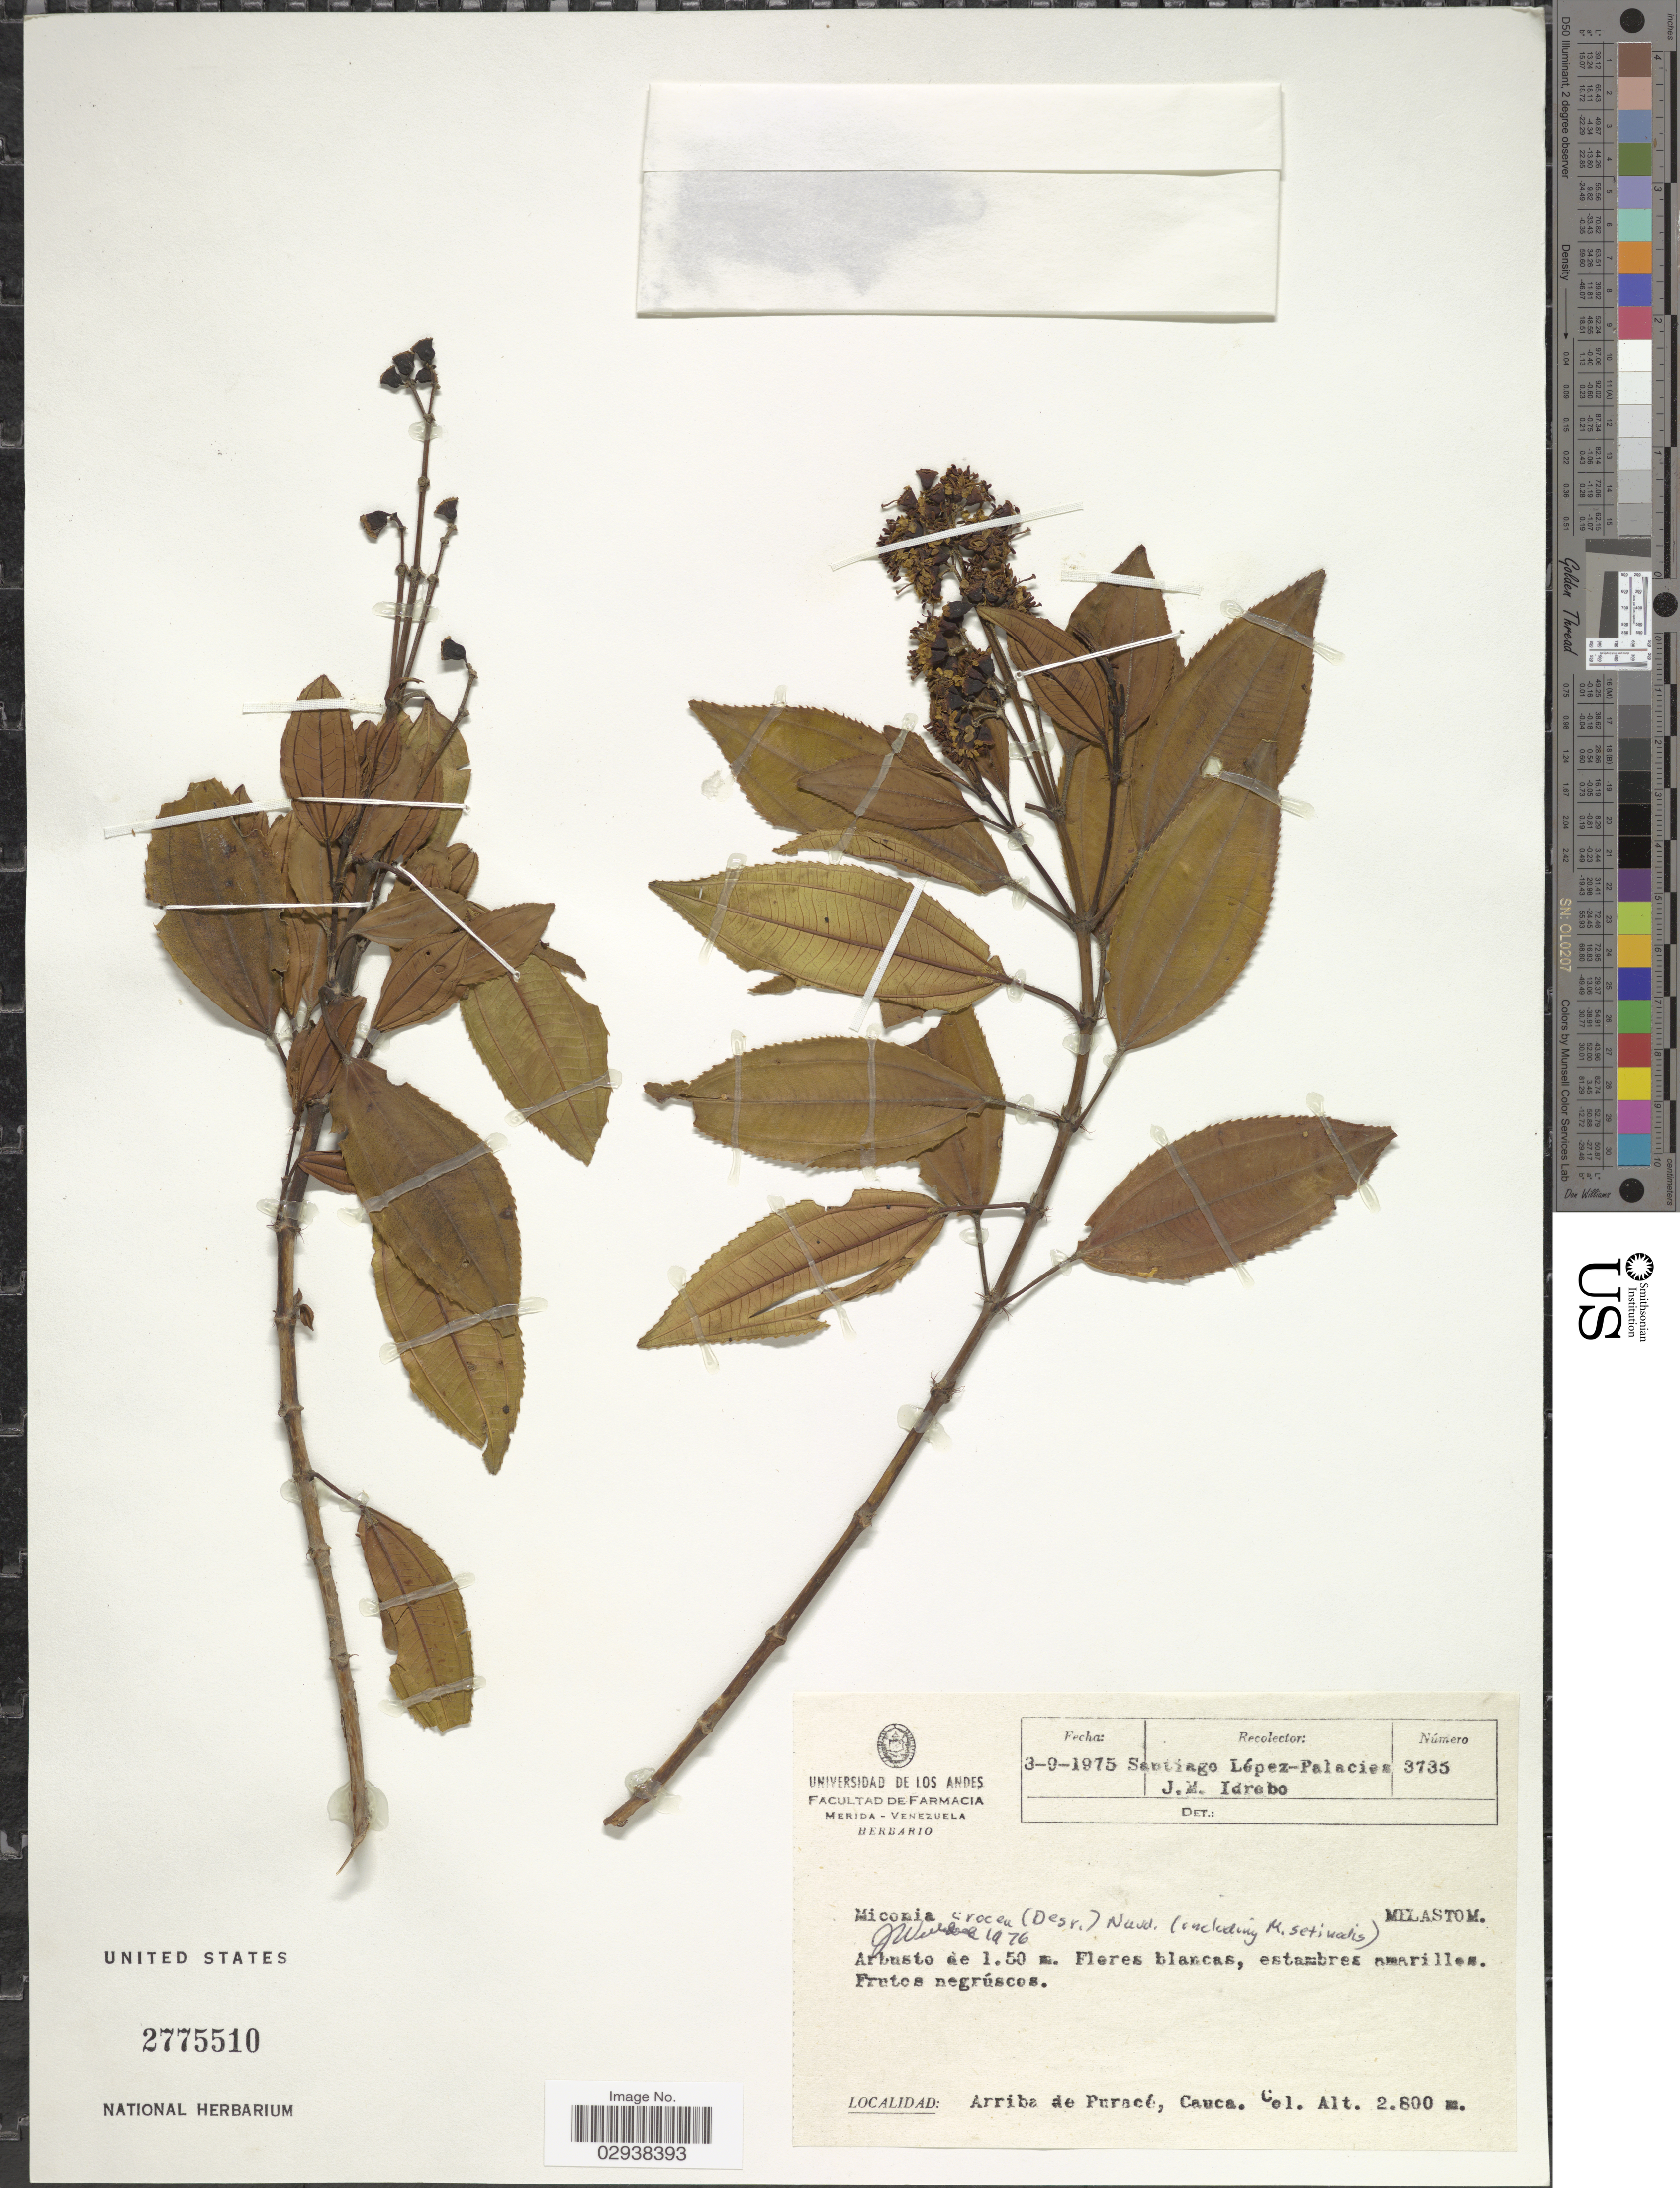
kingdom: Plantae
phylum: Tracheophyta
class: Magnoliopsida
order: Myrtales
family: Melastomataceae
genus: Miconia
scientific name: Miconia crocea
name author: (Desr.) Naudin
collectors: S. López-Palacios & J. M. Idrobo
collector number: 3735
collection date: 1975-09-03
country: Colombia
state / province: Cauca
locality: Arriba de Puracé, Cauca.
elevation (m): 2800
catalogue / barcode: US 2775510